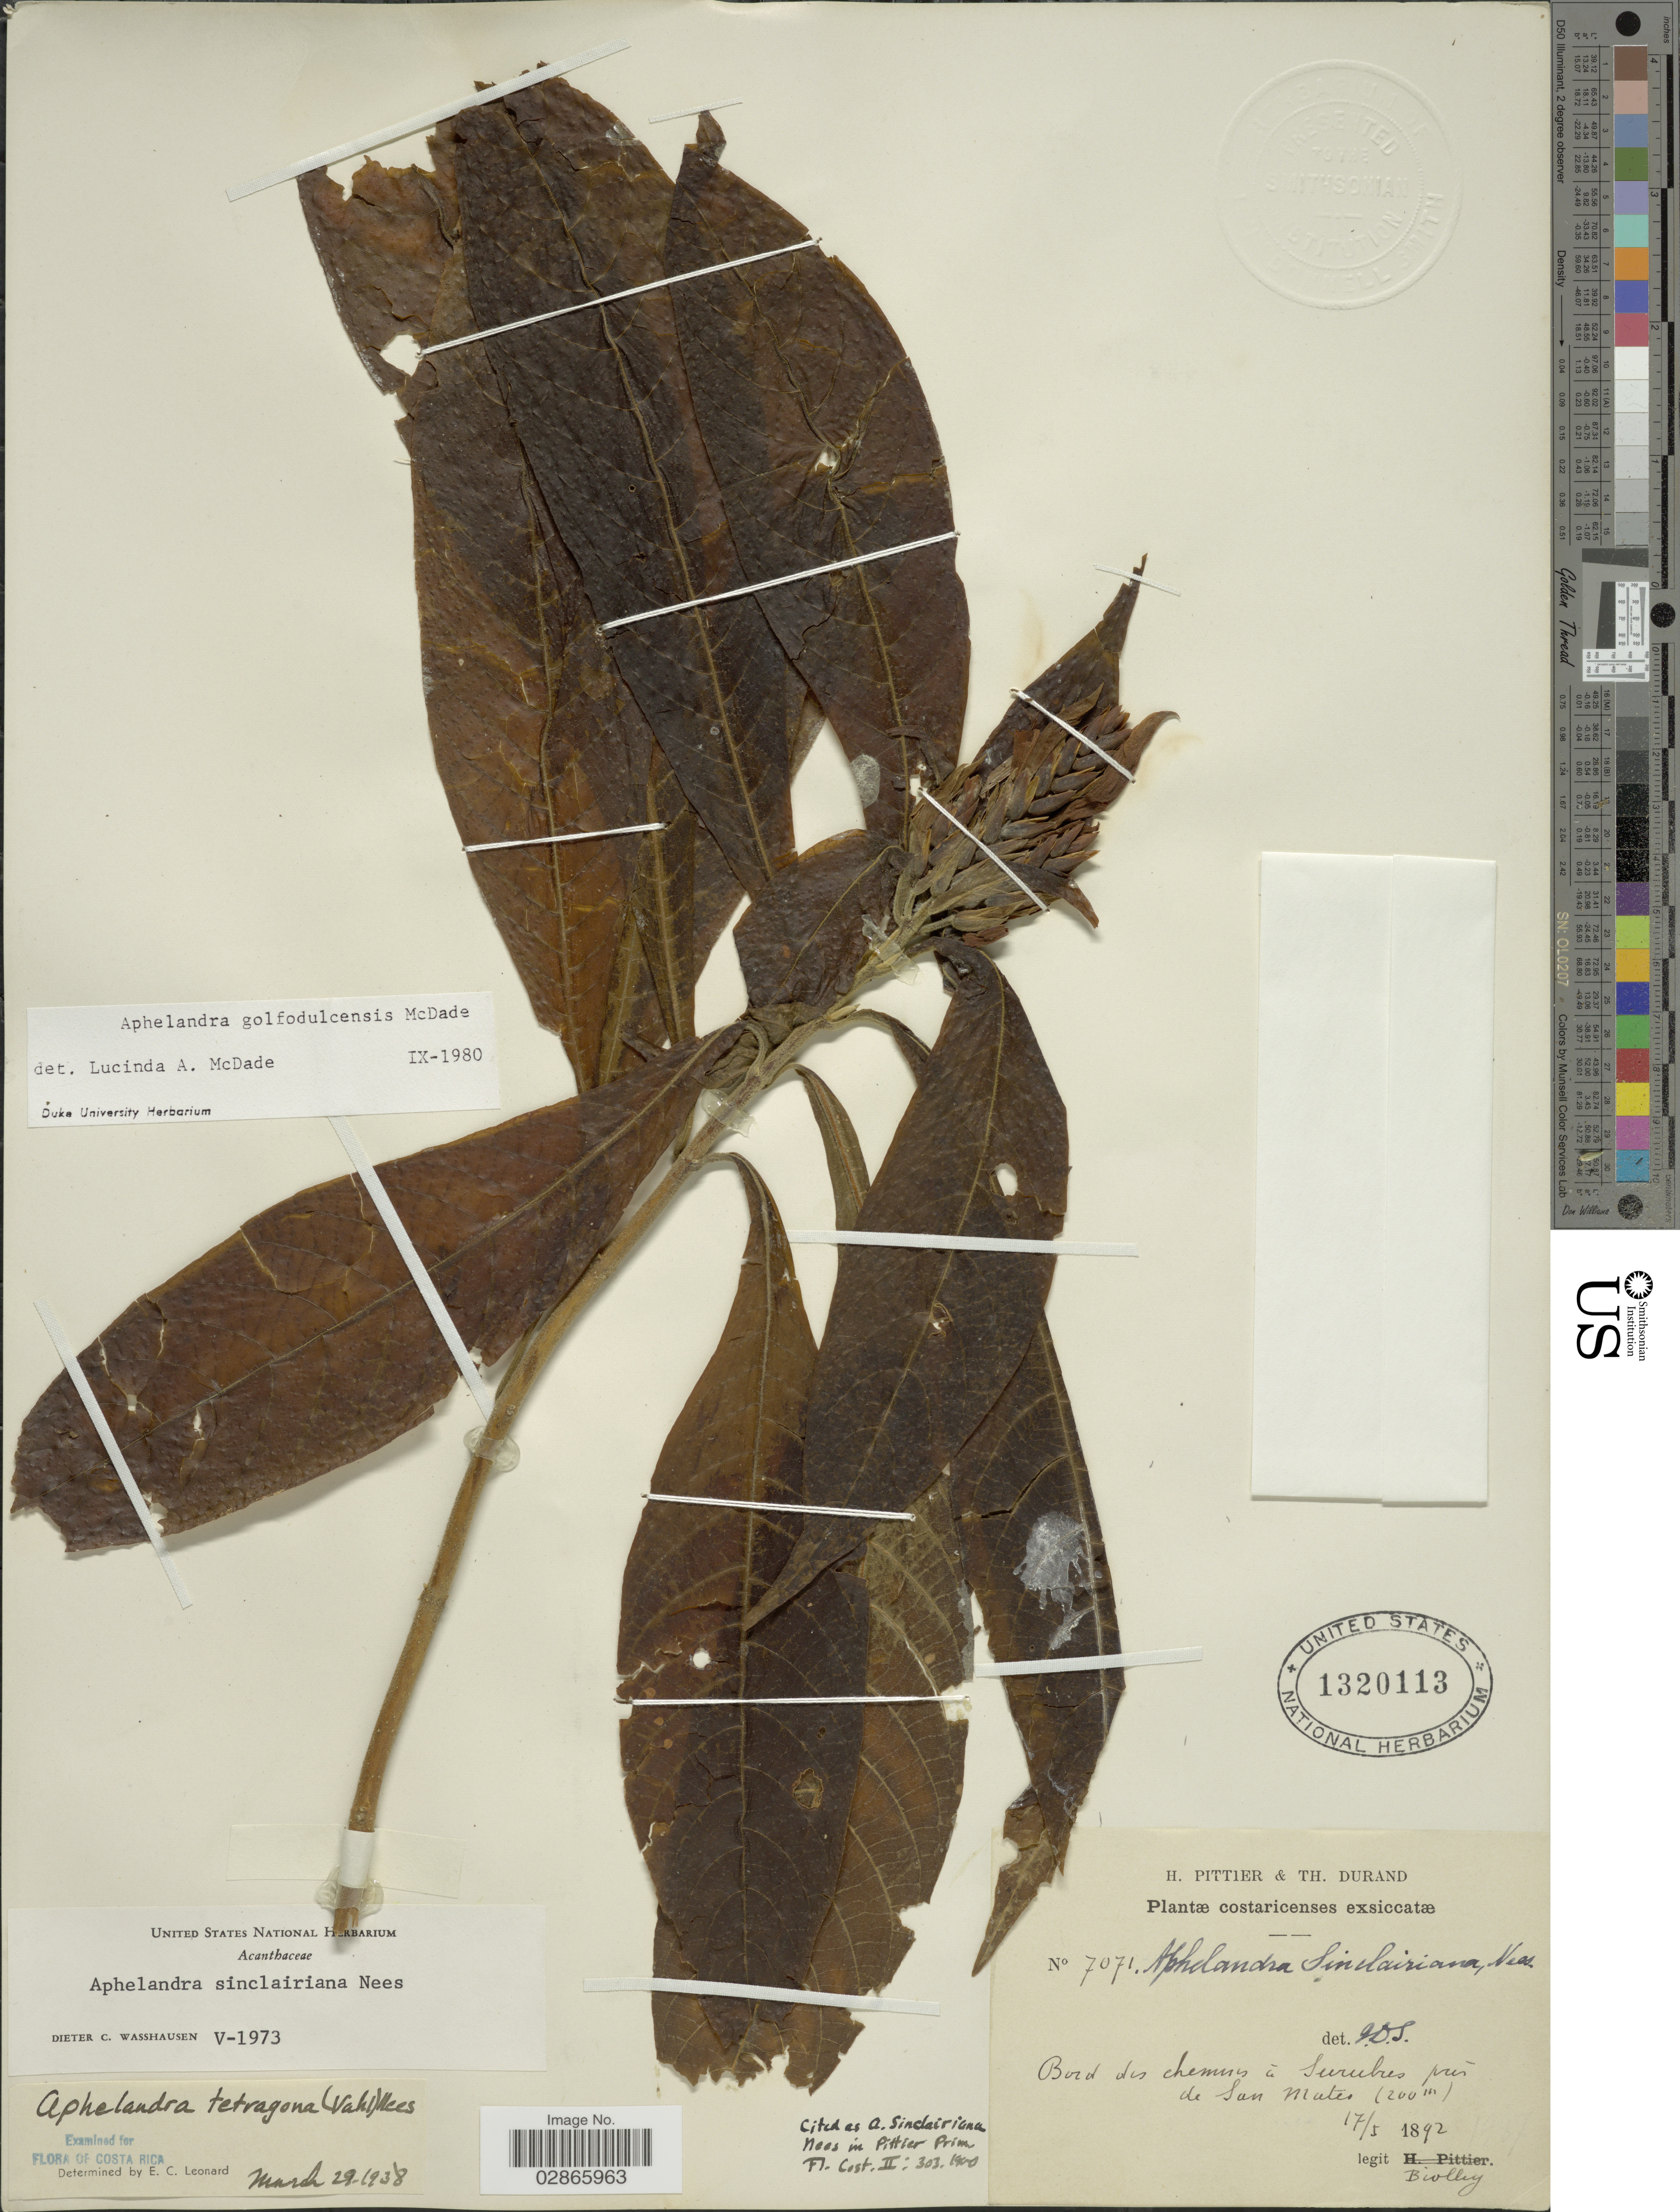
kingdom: Plantae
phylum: Tracheophyta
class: Magnoliopsida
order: Lamiales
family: Acanthaceae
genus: Aphelandra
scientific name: Aphelandra golfodulcensis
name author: McDade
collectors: Biolley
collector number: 7071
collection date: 1892-05-17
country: Costa Rica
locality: Costaricenses. Bords des chemins à Surubus près de San Mateo.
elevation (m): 200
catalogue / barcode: US 1320113